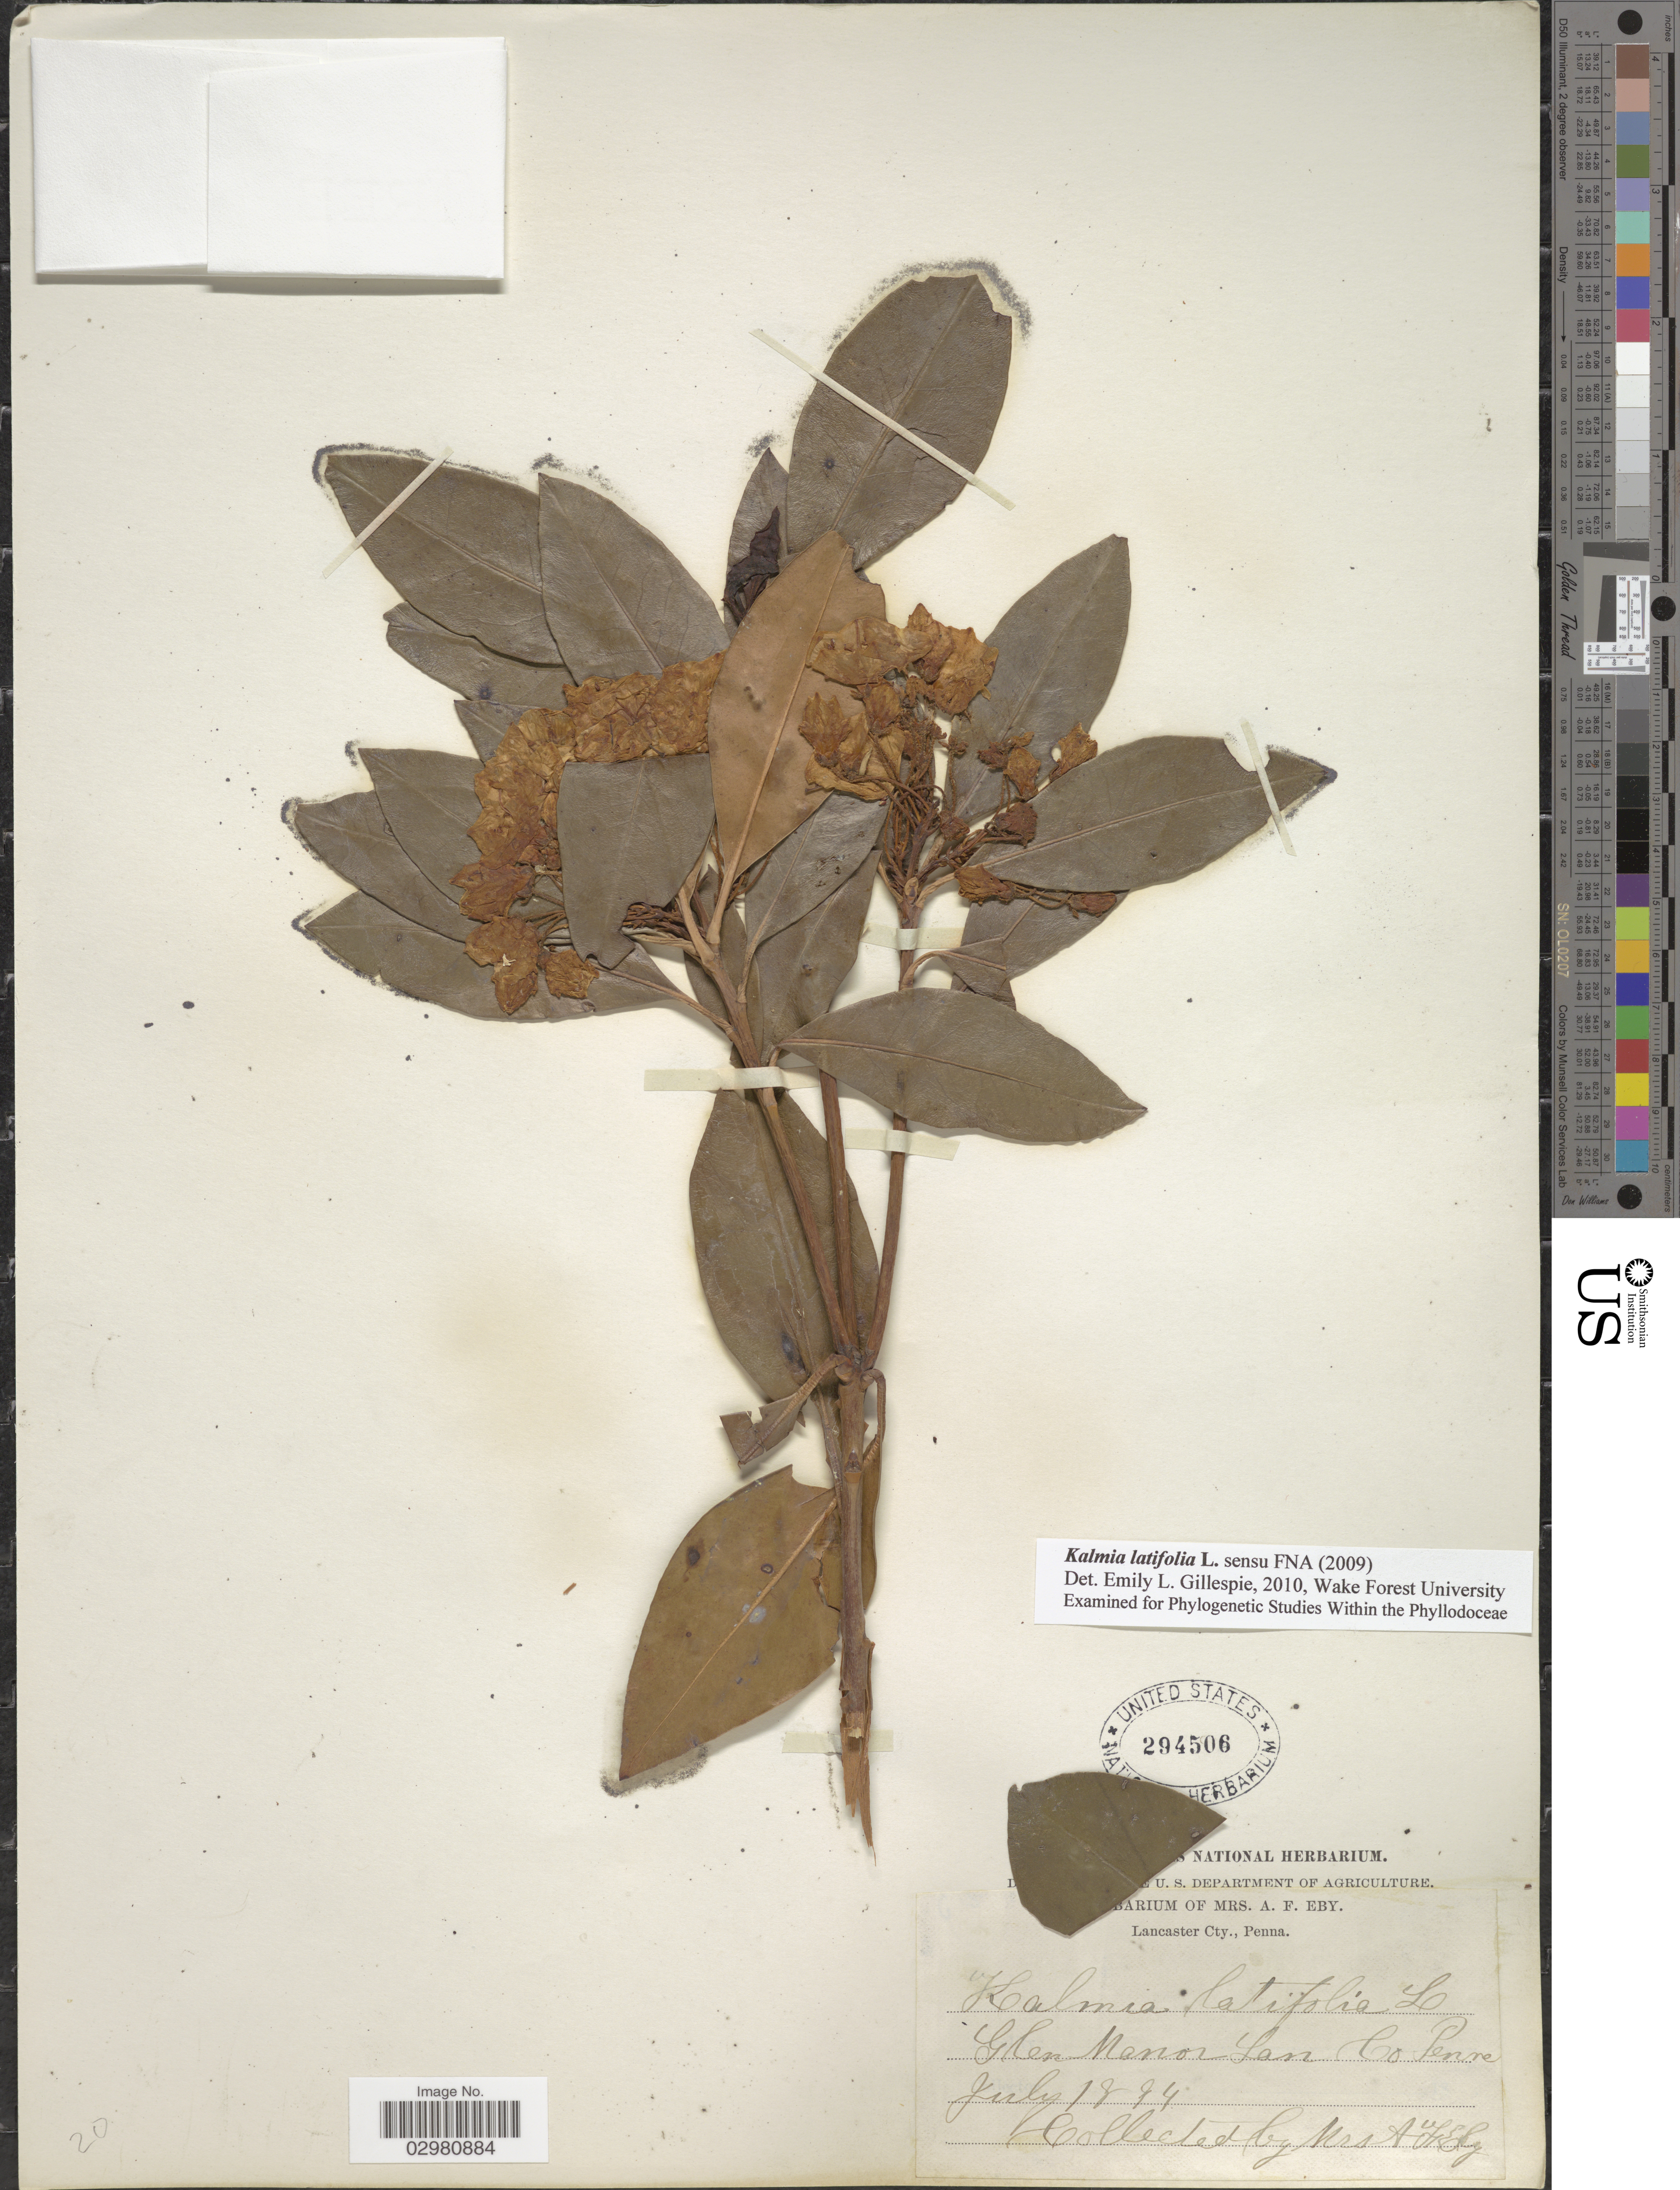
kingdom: Plantae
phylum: Tracheophyta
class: Magnoliopsida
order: Ericales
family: Ericaceae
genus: Kalmia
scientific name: Kalmia latifolia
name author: L.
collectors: Mrs. A. F. Eby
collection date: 1874-07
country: United States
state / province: Pennsylvania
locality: Glen Manor Lan Co. Penne.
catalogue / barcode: US 294506